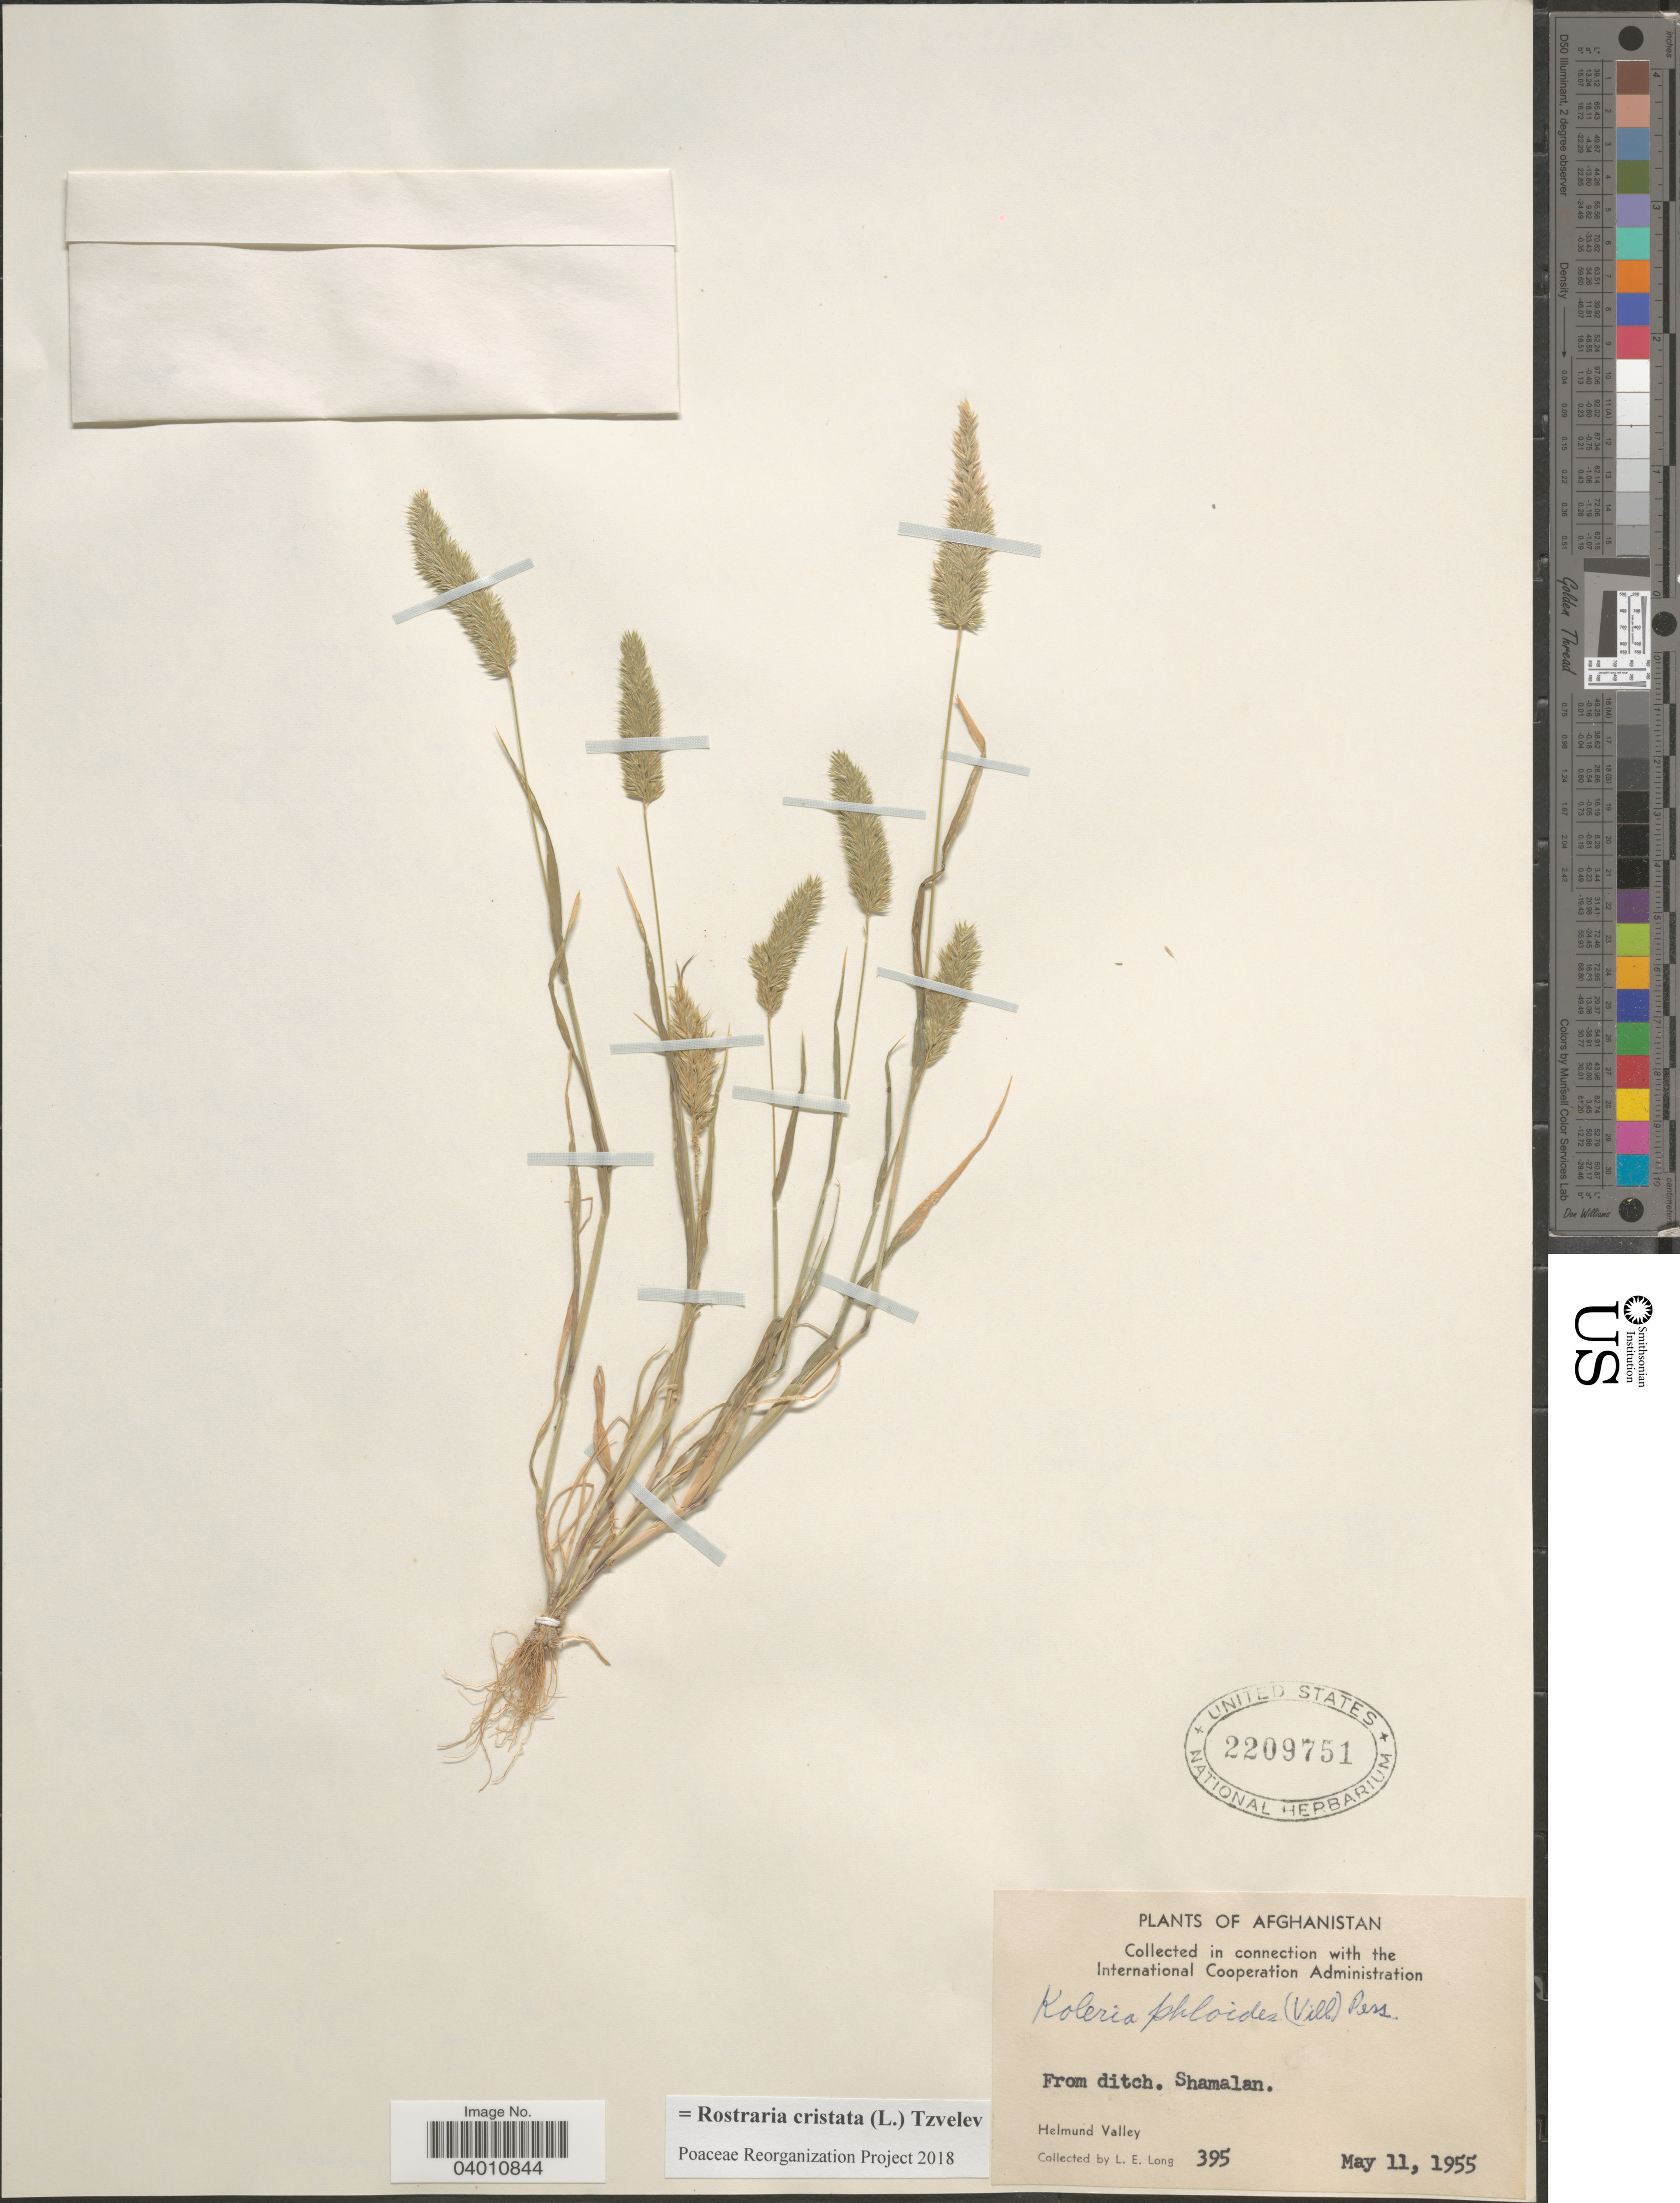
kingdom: Plantae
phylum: Tracheophyta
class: Liliopsida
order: Poales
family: Poaceae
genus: Rostraria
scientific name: Rostraria cristata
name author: (L.) Tzvelev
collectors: L. E. Long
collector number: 395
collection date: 1955-05-11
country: Afghanistan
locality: Shamalan. Helmund Valley.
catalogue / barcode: US 2209751